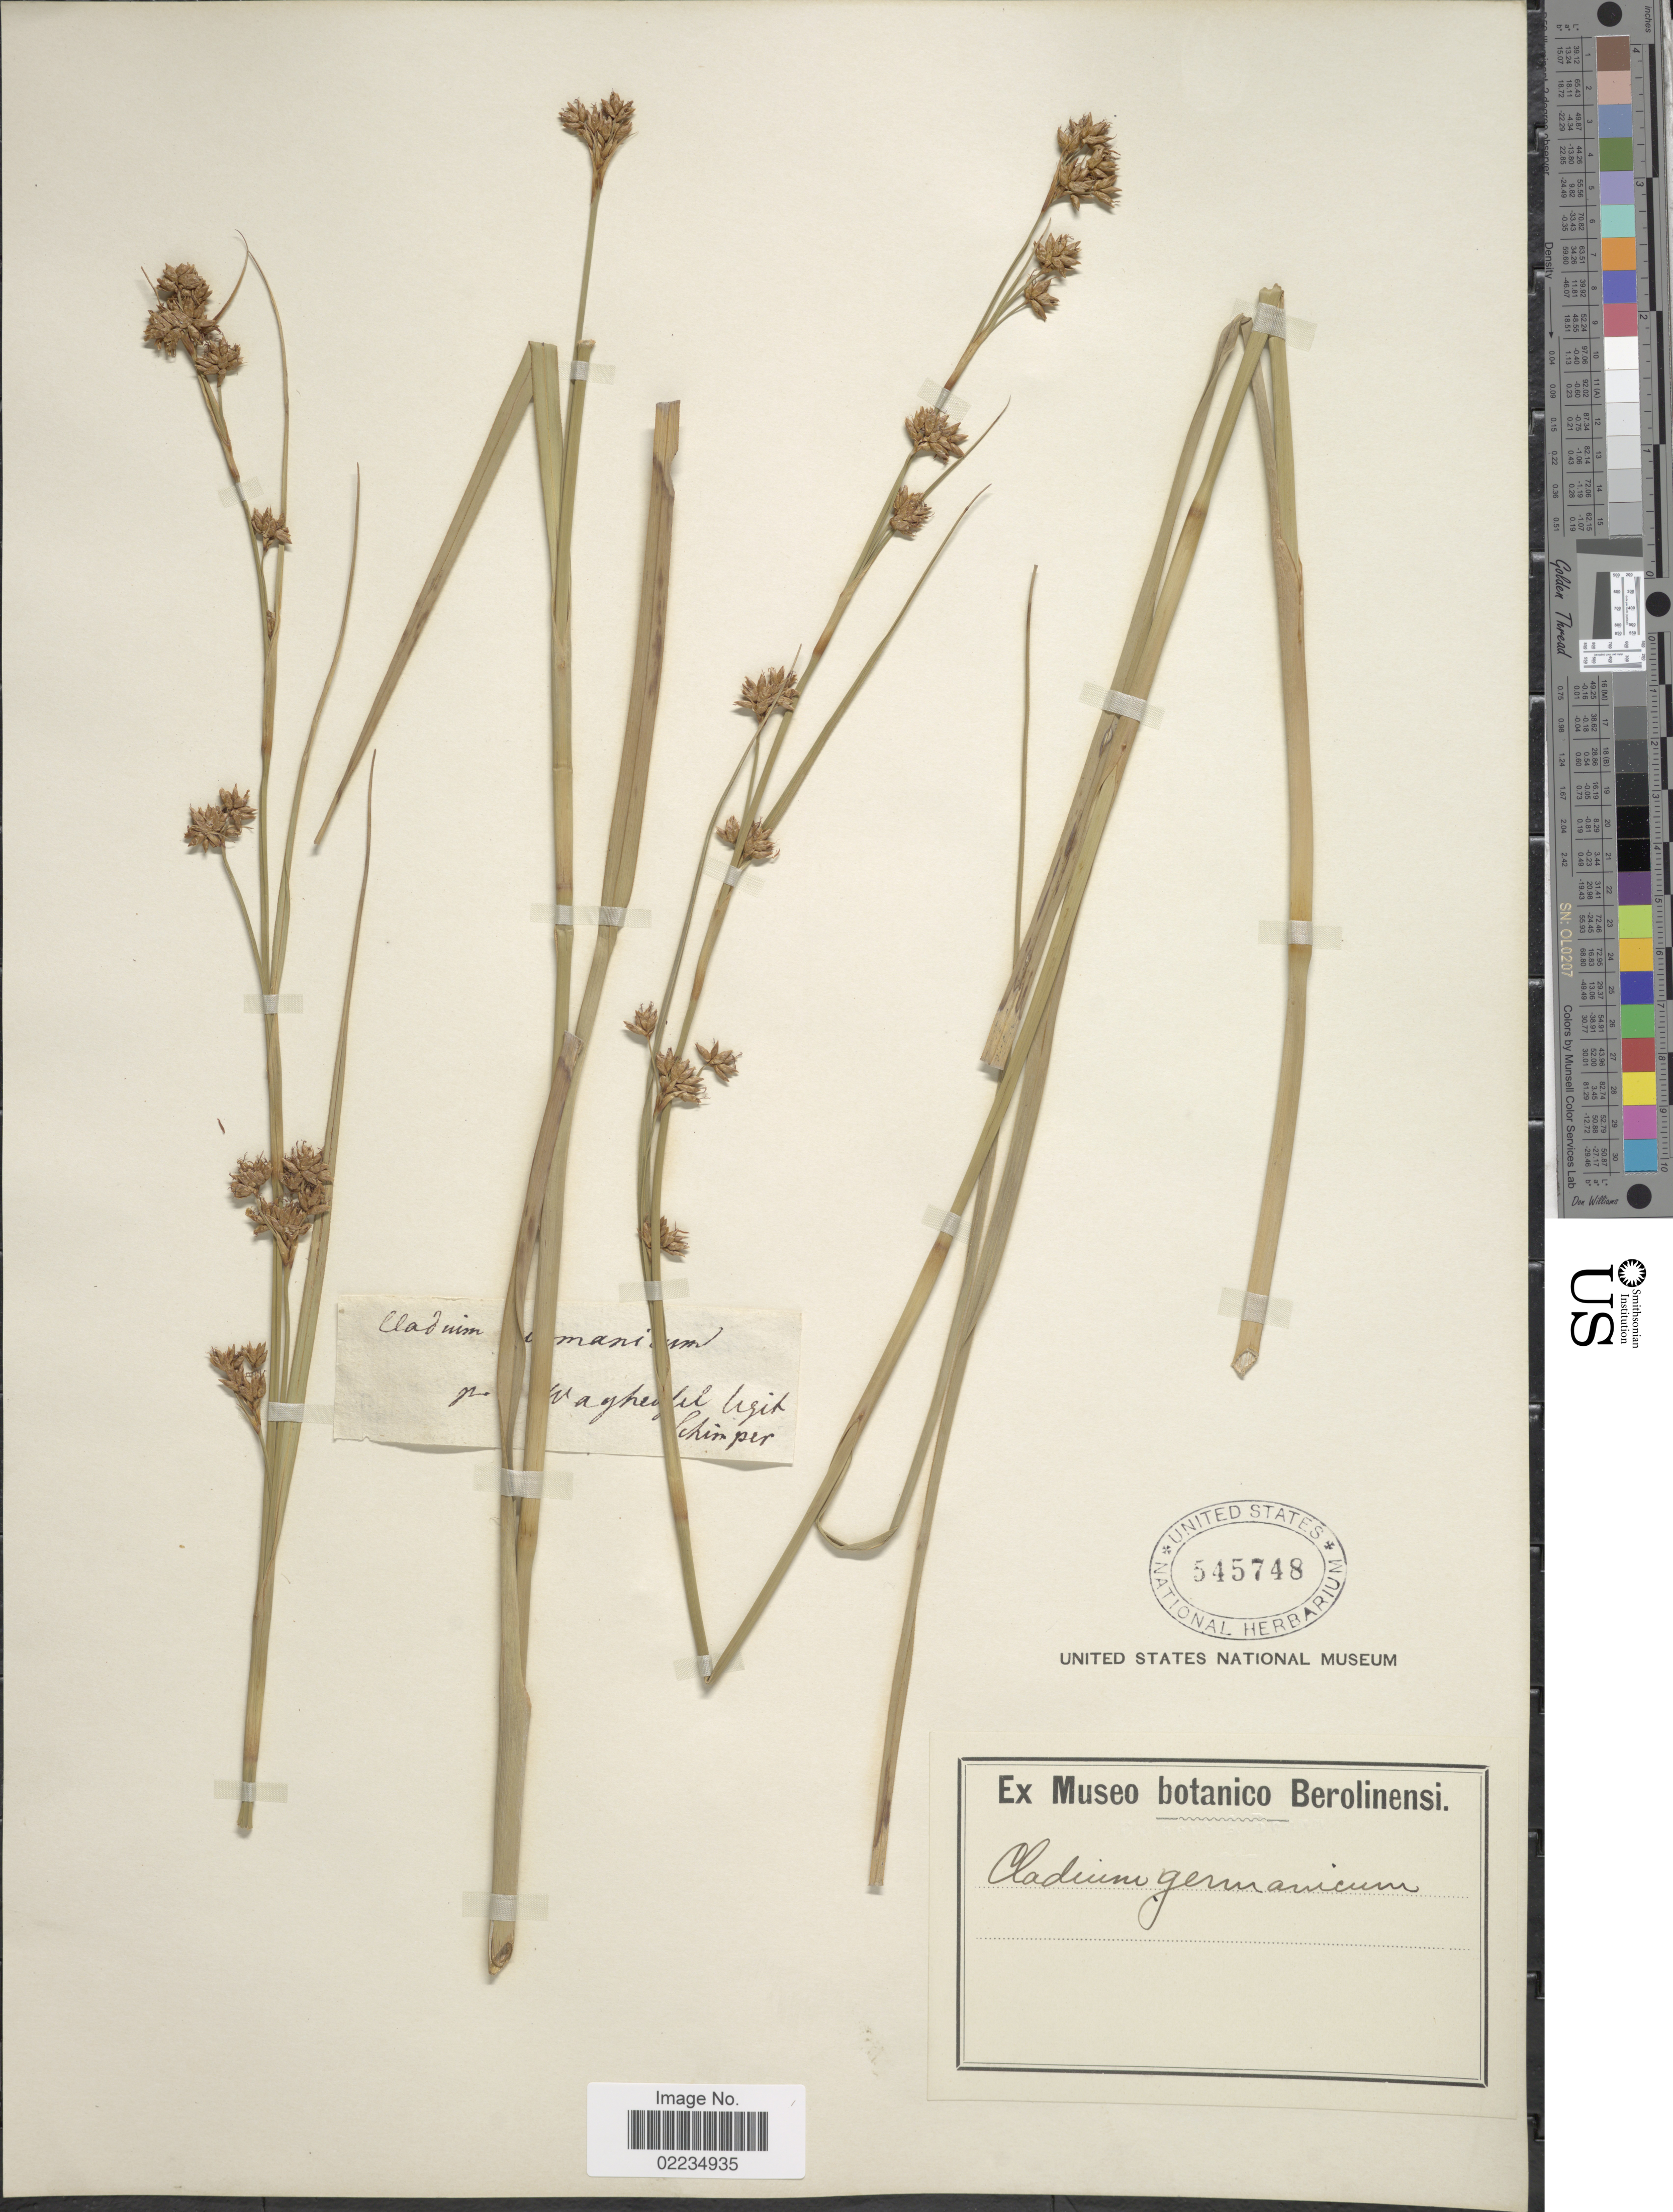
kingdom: Plantae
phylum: Tracheophyta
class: Liliopsida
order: Poales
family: Cyperaceae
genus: Cladium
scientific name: Cladium germanicum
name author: Schrad.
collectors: -. Schimper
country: Germany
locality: Waghausel [interpreted]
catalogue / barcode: US 545748